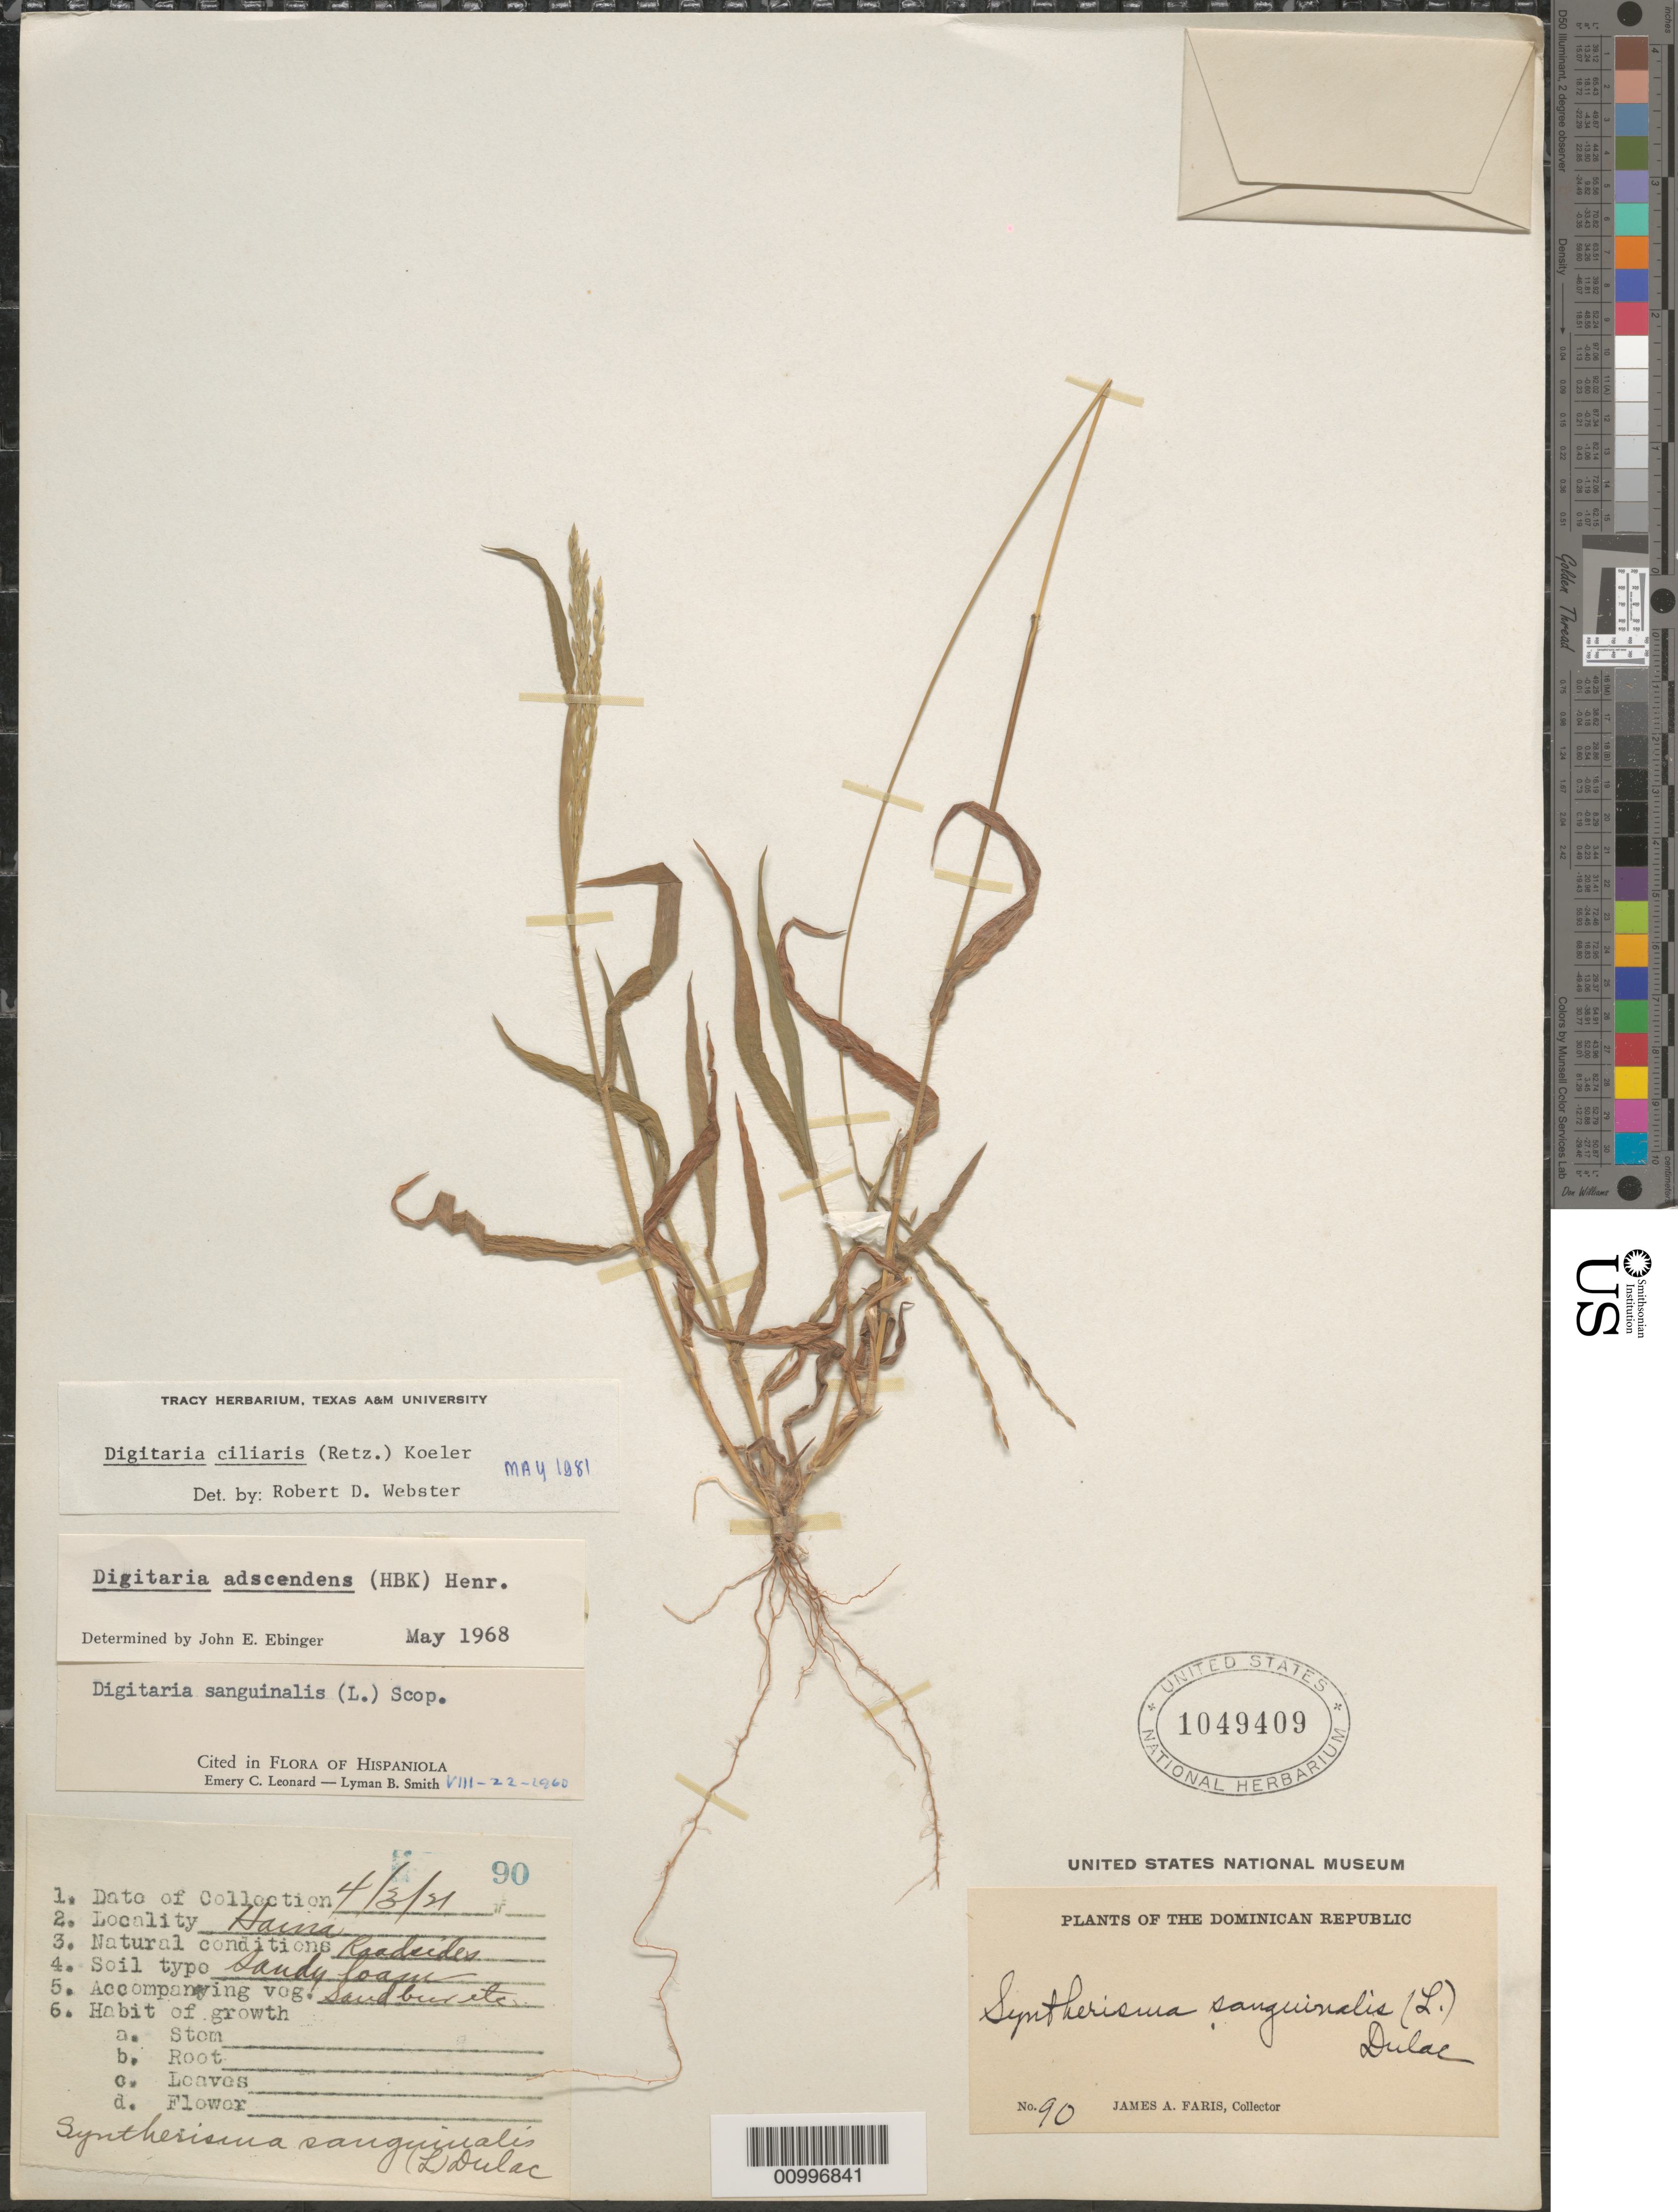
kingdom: Plantae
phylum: Tracheophyta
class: Liliopsida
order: Poales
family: Poaceae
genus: Digitaria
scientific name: Digitaria ciliaris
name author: (Retz.) Koeler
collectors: J. Faris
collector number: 90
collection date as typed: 04 Mar 1921 or 03 Apr 1921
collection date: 1921-03-04 or 1921-04-03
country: Dominican Republic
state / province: San Cristóbal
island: Hispaniola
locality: Haina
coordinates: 0 N, 0 E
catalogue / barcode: US 1049409